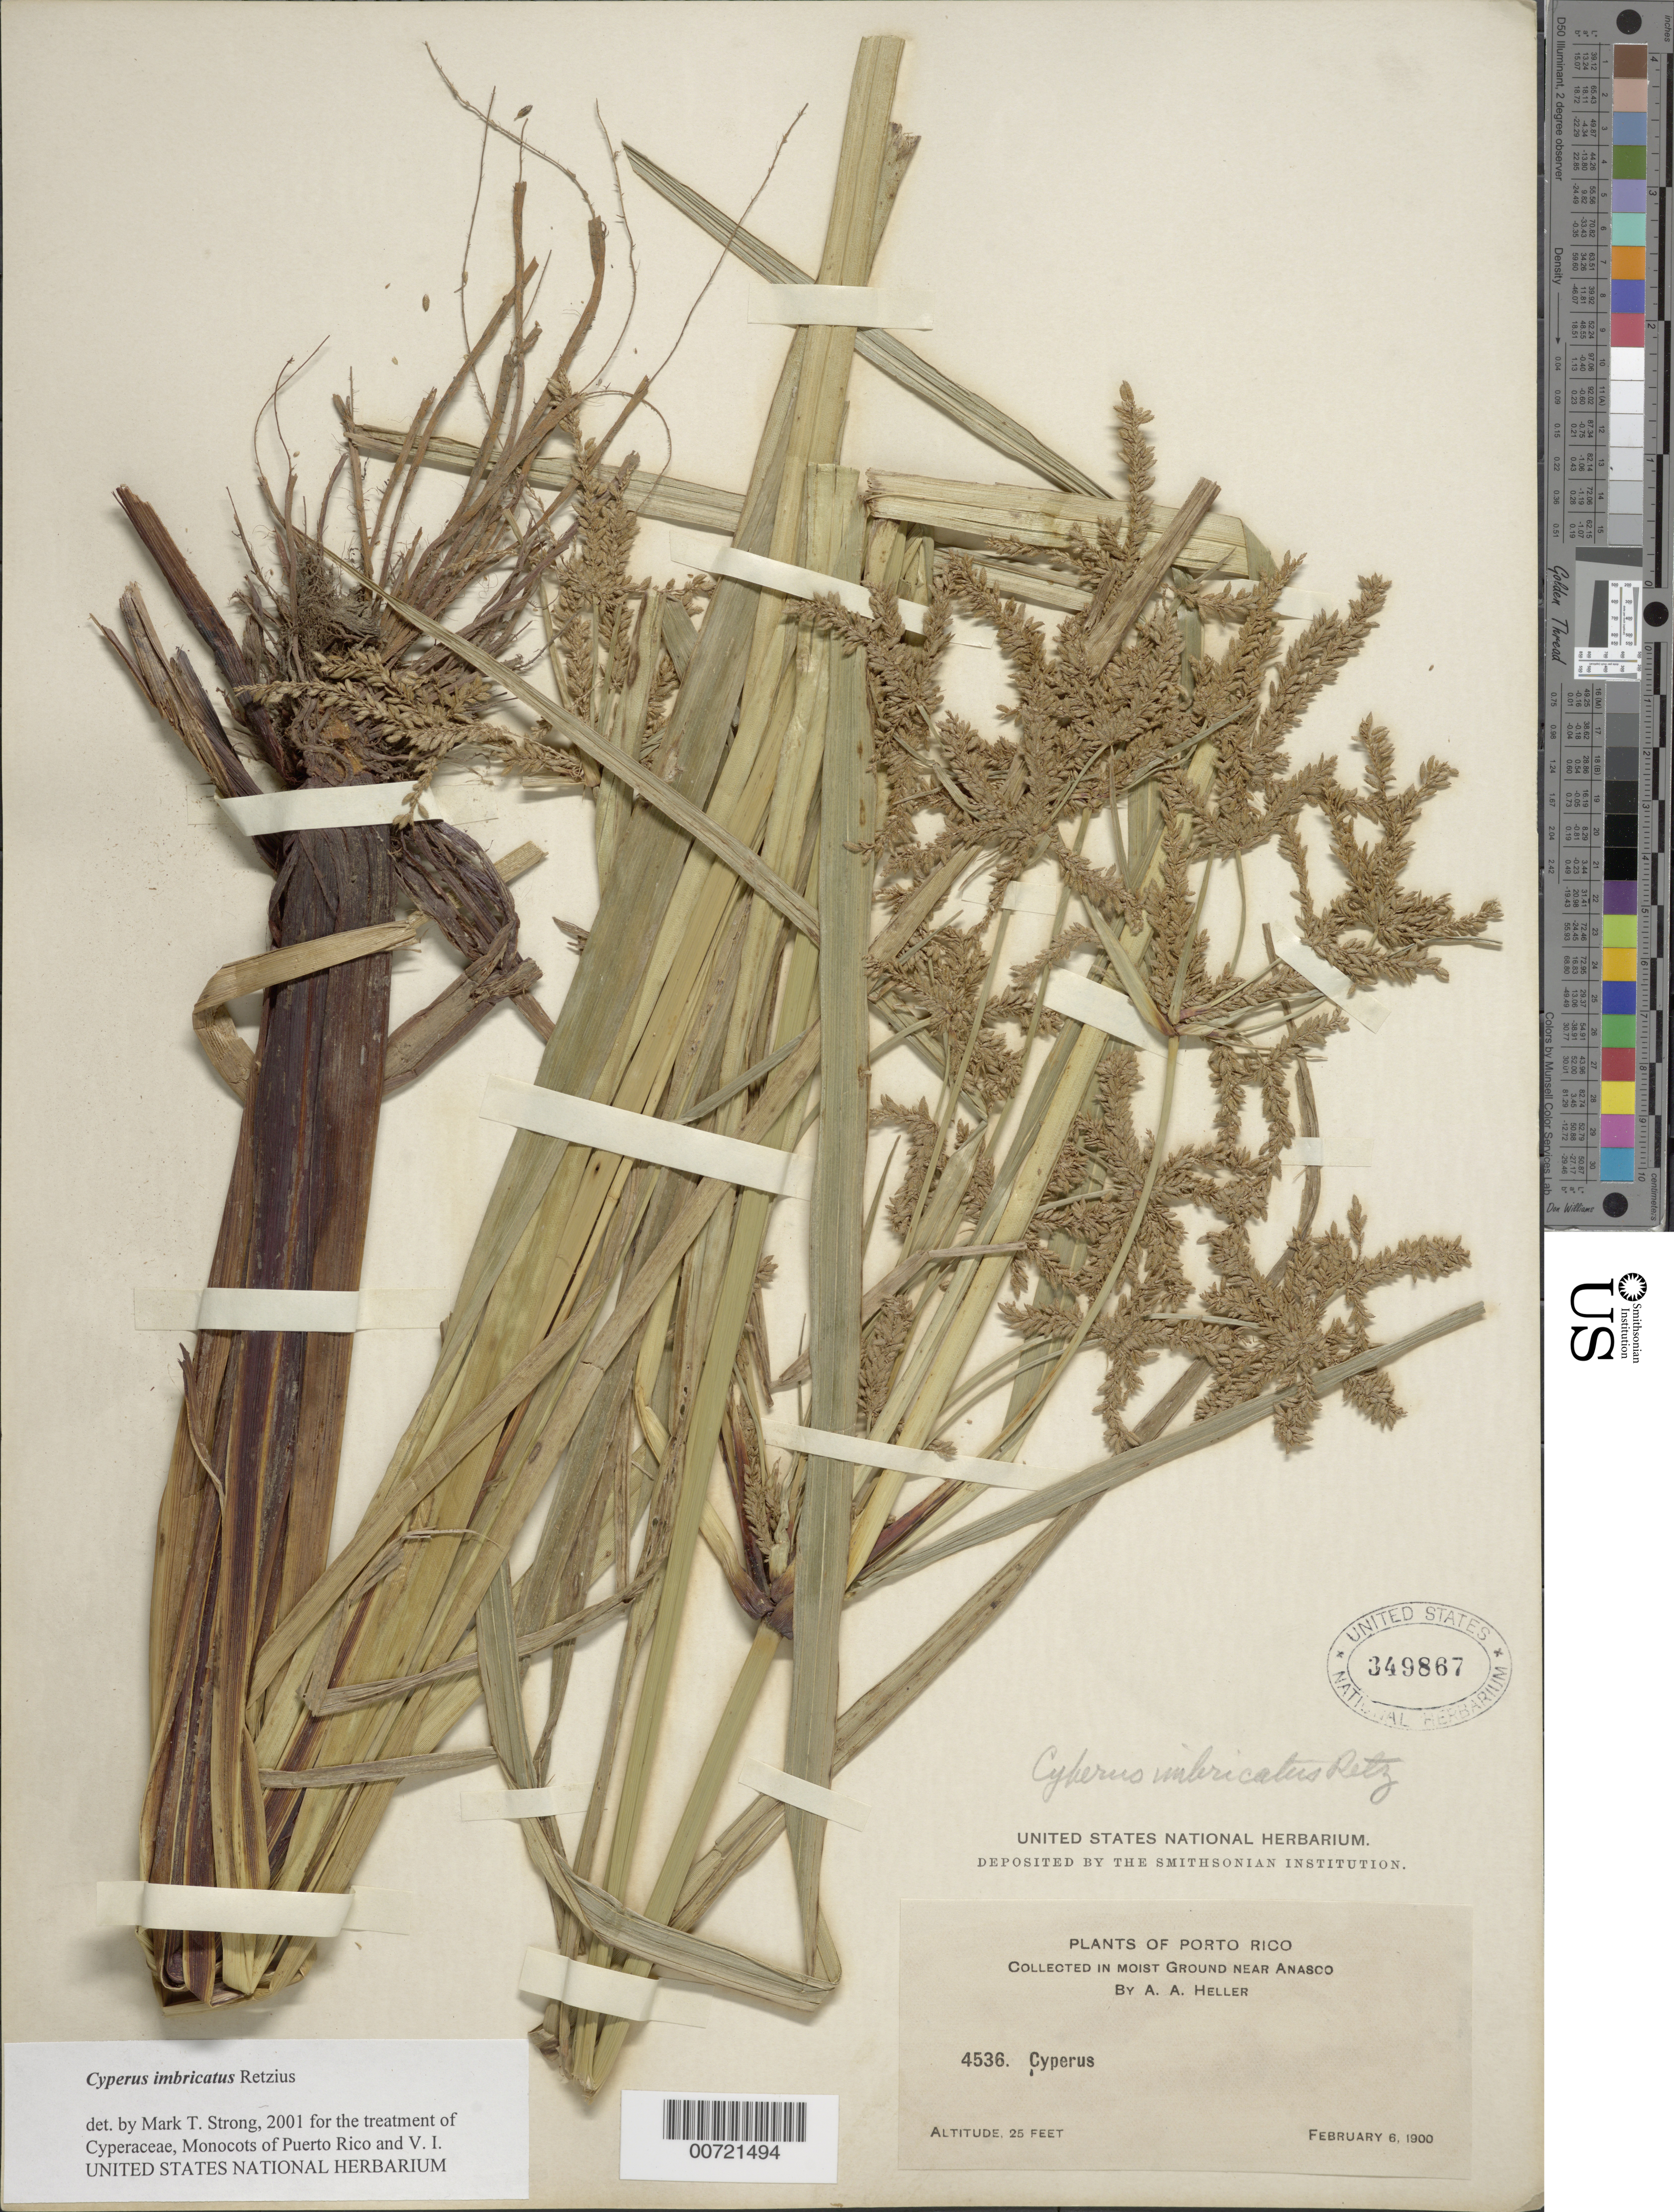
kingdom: Plantae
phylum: Tracheophyta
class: Liliopsida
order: Poales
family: Cyperaceae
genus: Cyperus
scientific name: Cyperus imbricatus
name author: Retz.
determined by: Strong, M. T., (US), Smithsonian Institution - National Museum of Natural History (UNITED STATES)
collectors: A. A. Heller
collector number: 4536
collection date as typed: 06 Feb 1900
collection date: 1900-02-06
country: Puerto Rico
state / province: Añasco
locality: Near Añasco.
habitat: Moist ground.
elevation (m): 8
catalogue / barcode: US 349867